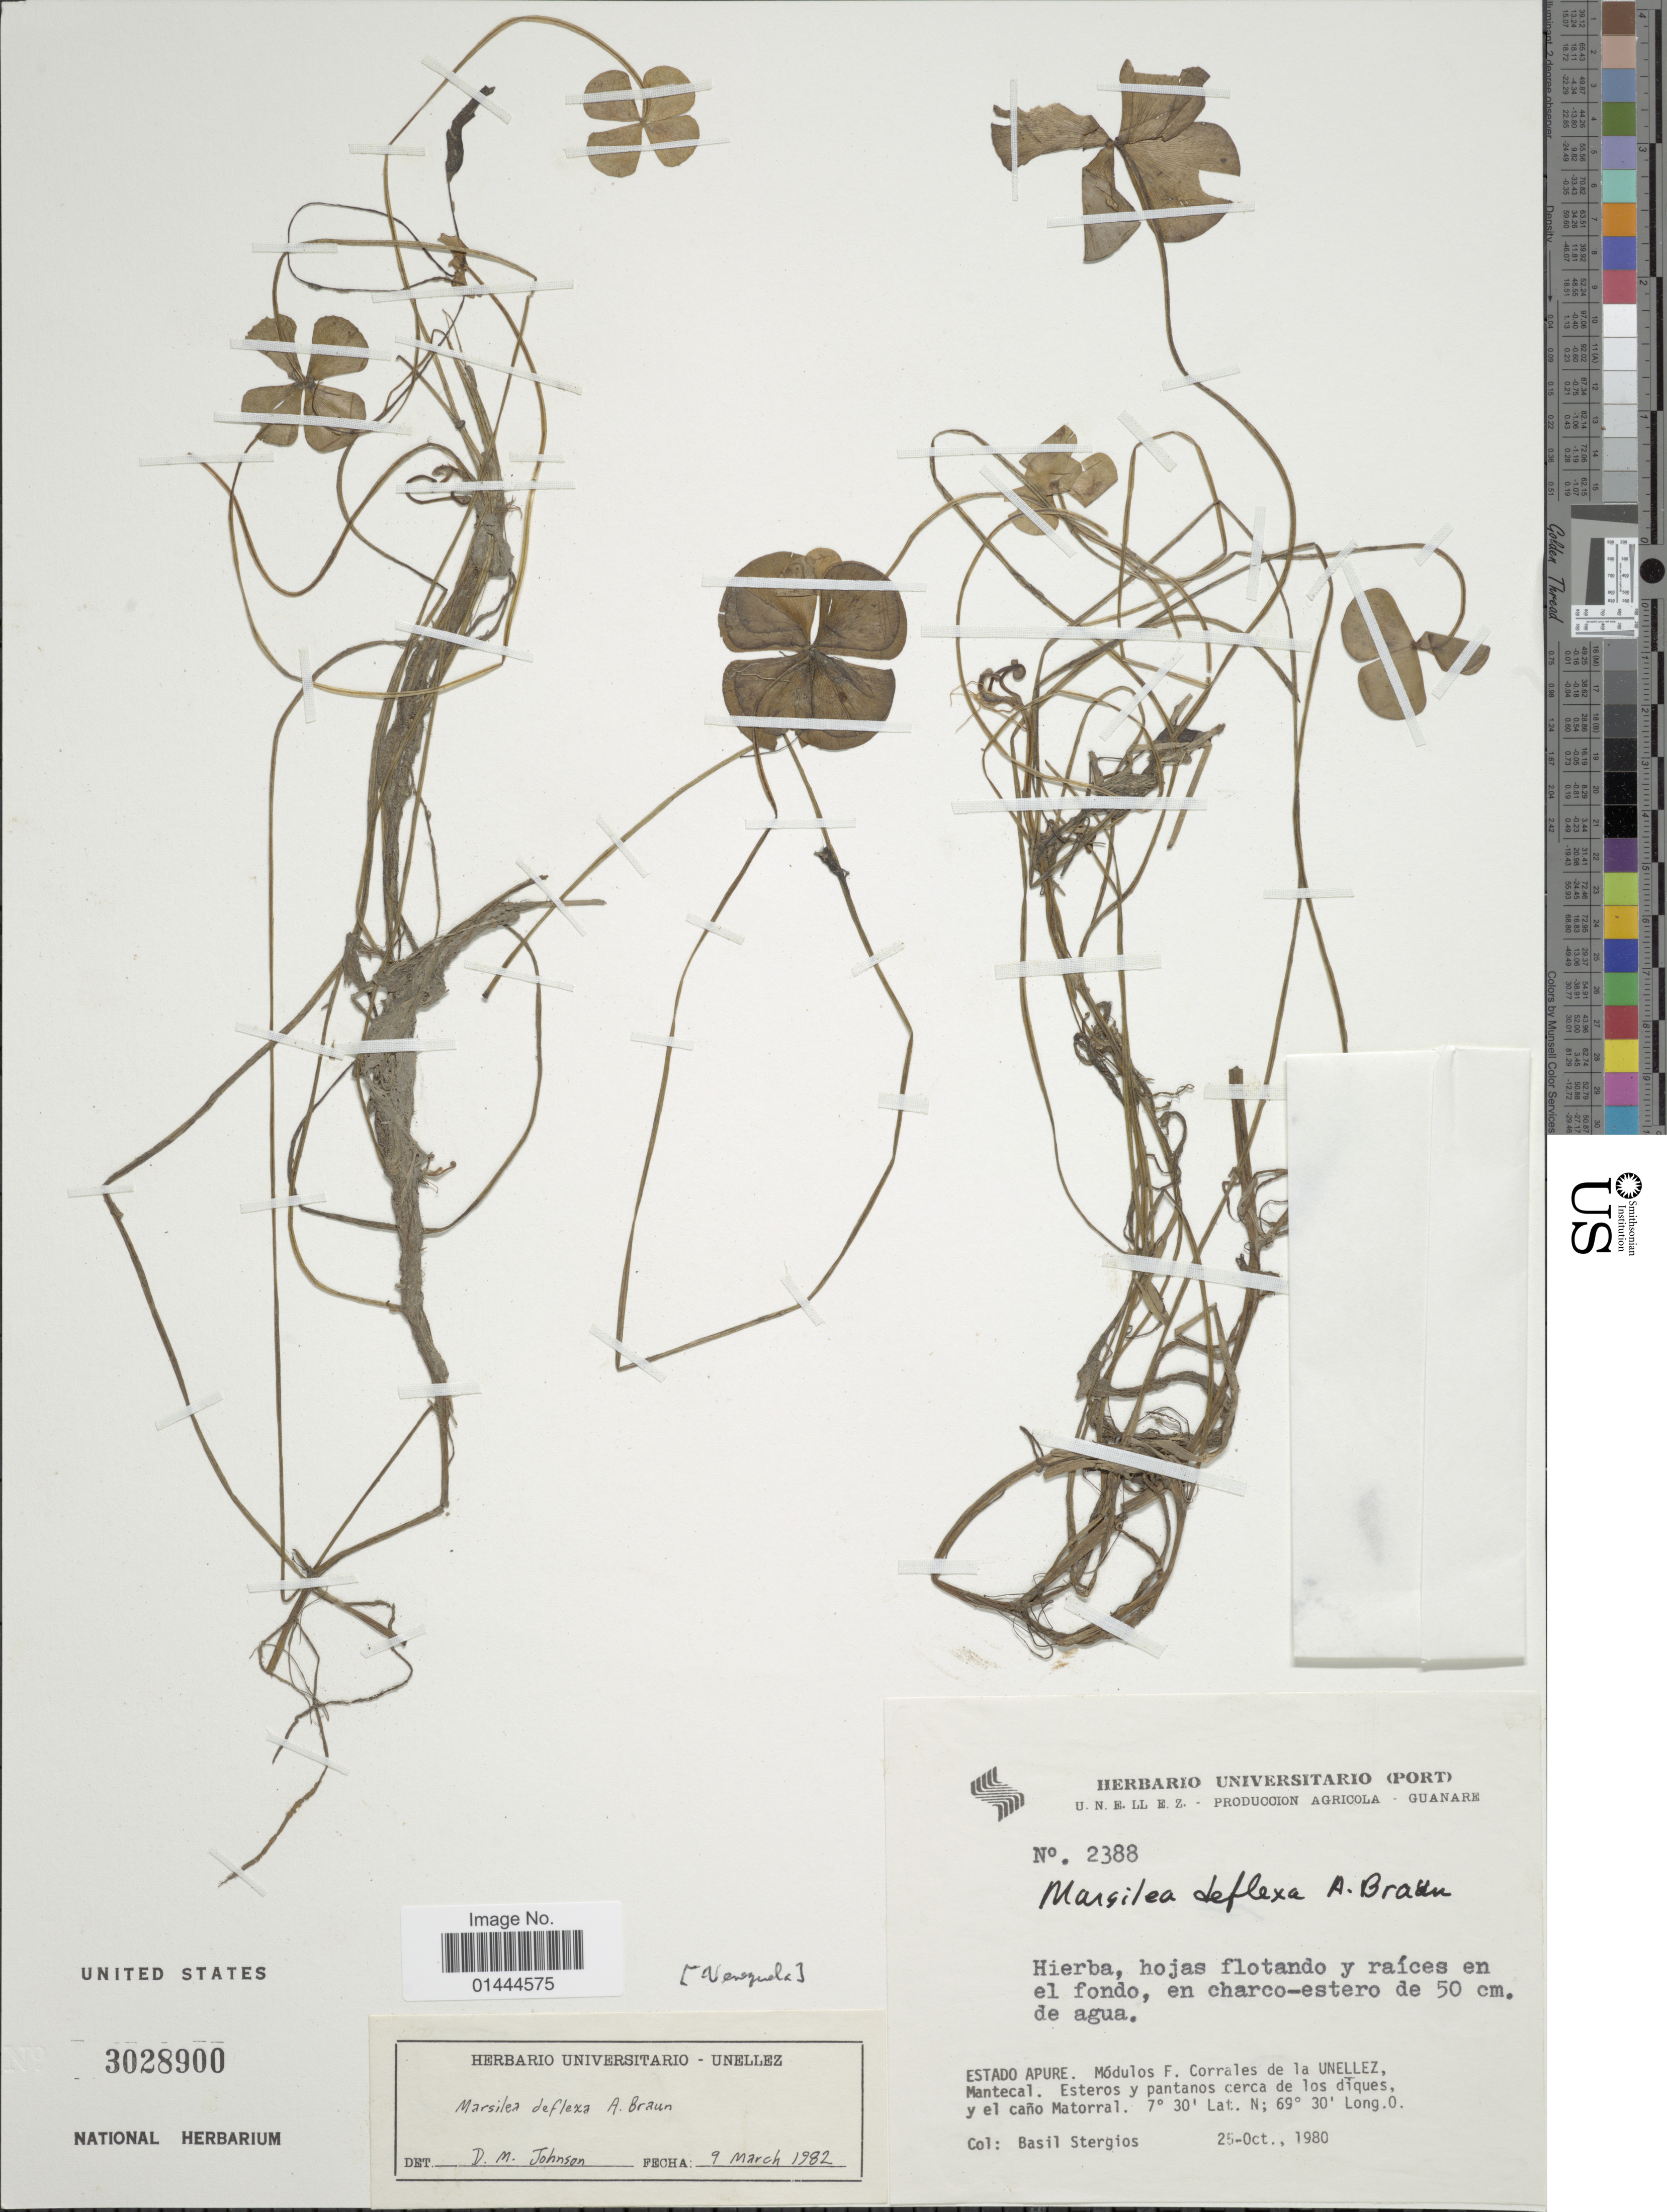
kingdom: Plantae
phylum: Tracheophyta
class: Polypodiopsida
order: Salviniales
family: Marsileaceae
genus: Marsilea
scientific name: Marsilea deflexa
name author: A. Braun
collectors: B. G. Stergios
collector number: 2388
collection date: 1980-10-25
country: Venezuela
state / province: Apure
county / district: Muñoz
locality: Módulos F. Corrales de la UNELLEZ, Mantecal.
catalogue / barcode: US 3028900